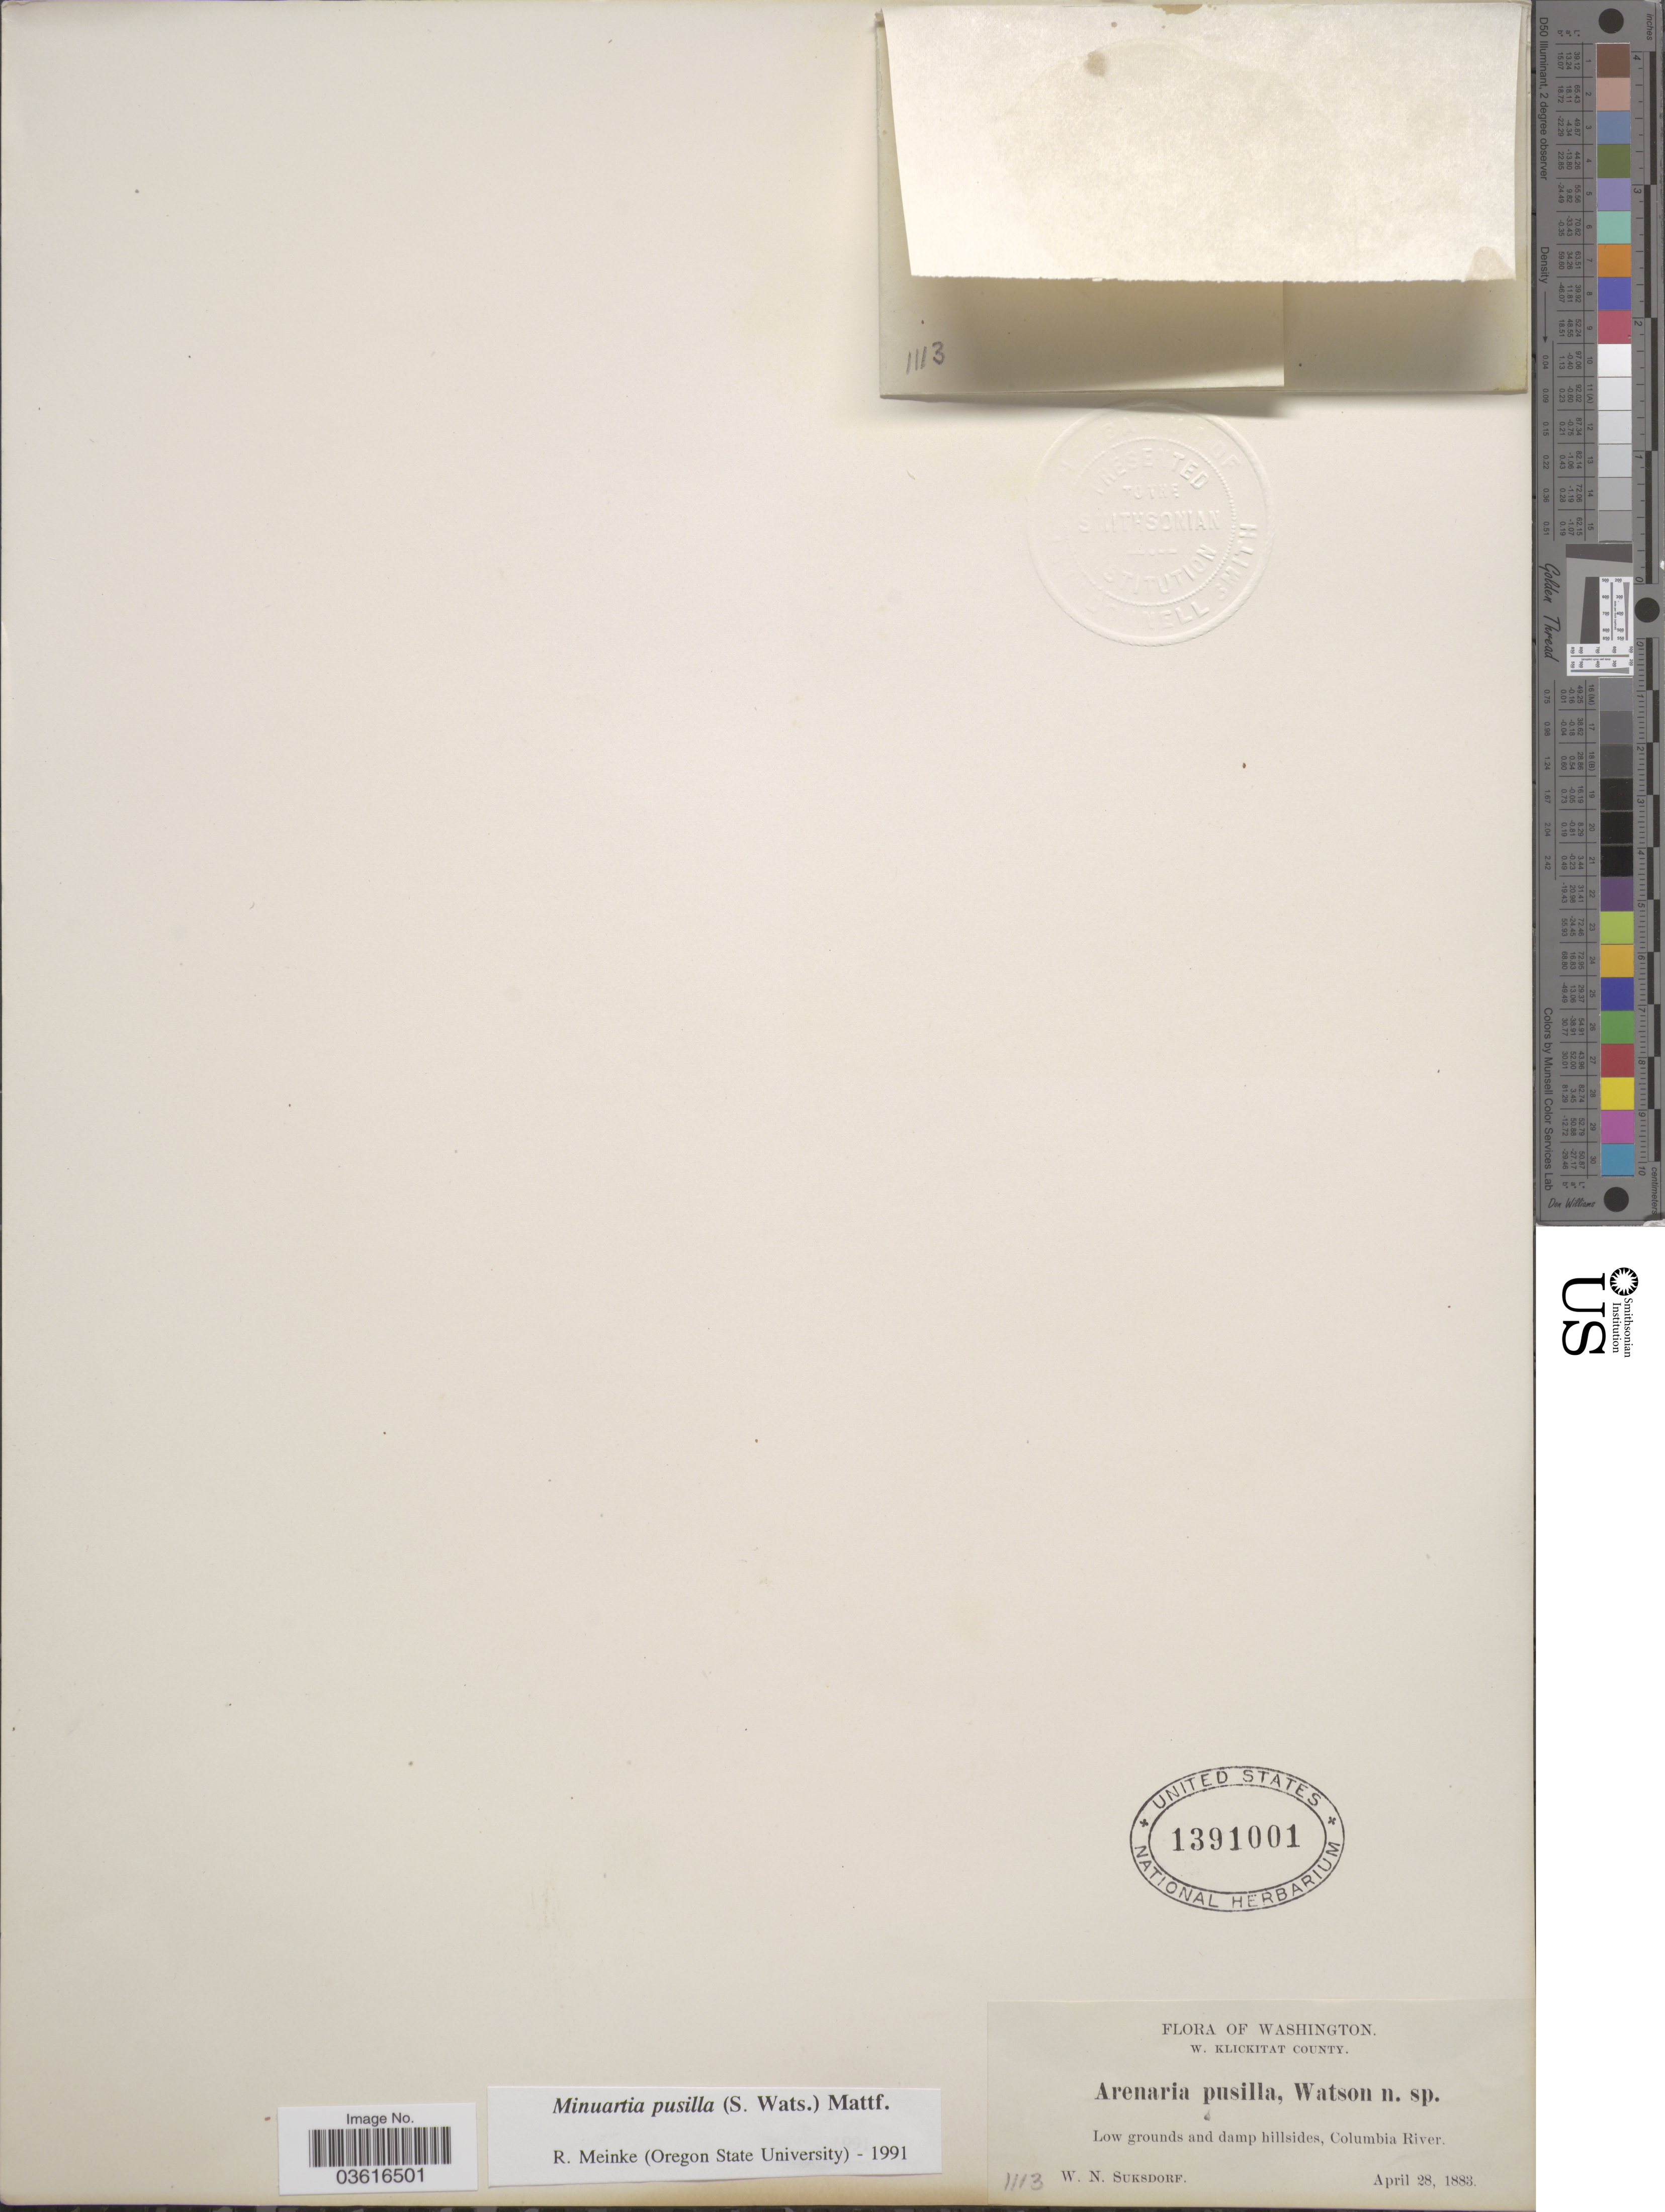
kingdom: Plantae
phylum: Tracheophyta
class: Magnoliopsida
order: Caryophyllales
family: Caryophyllaceae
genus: Minuartia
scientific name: Minuartia pusilla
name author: (S. Watson) Mattf.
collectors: W. N. Suksdorf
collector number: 1113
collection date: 1883-04-28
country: United States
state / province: Washington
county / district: Klickitat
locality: W. Klickitat County. Columbia River.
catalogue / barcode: US 1391001